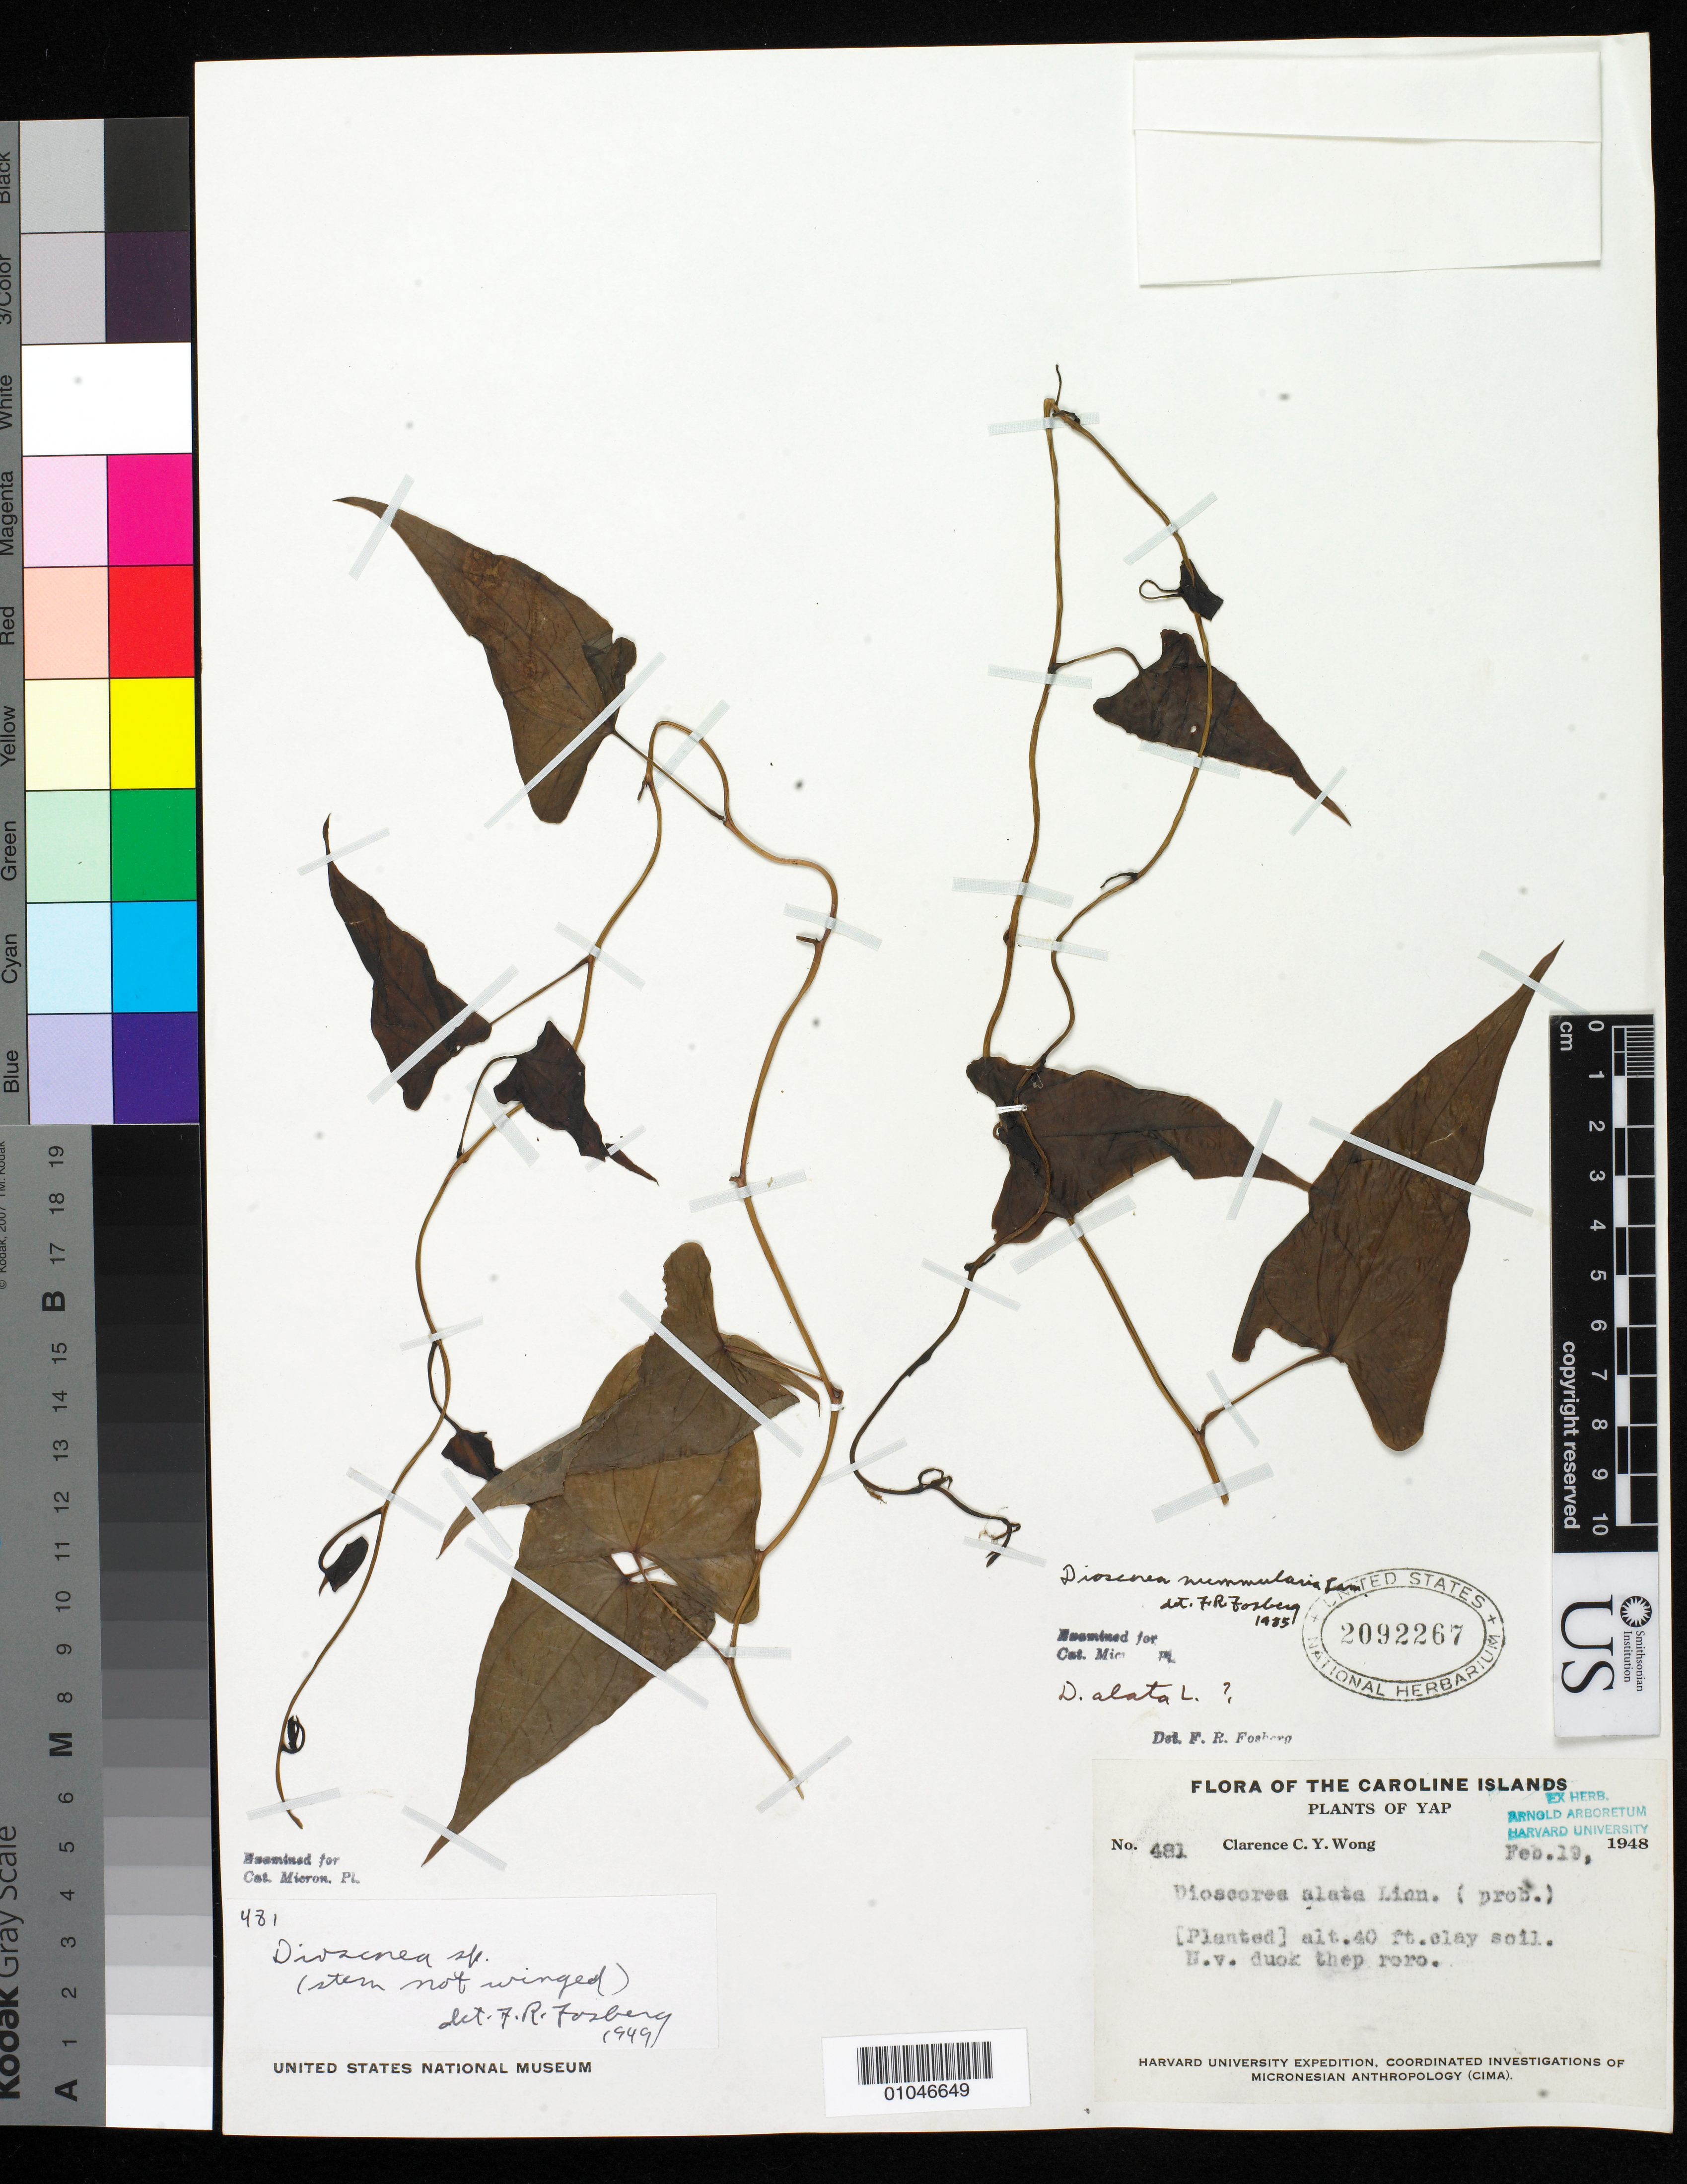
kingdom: Plantae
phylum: Tracheophyta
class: Liliopsida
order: Dioscoreales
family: Dioscoreaceae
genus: Dioscorea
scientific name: Dioscorea nummularia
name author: Lam.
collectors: C. Wong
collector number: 481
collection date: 1948-02-19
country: Micronesia, Federated States of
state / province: Yap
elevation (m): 12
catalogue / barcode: US 2092267